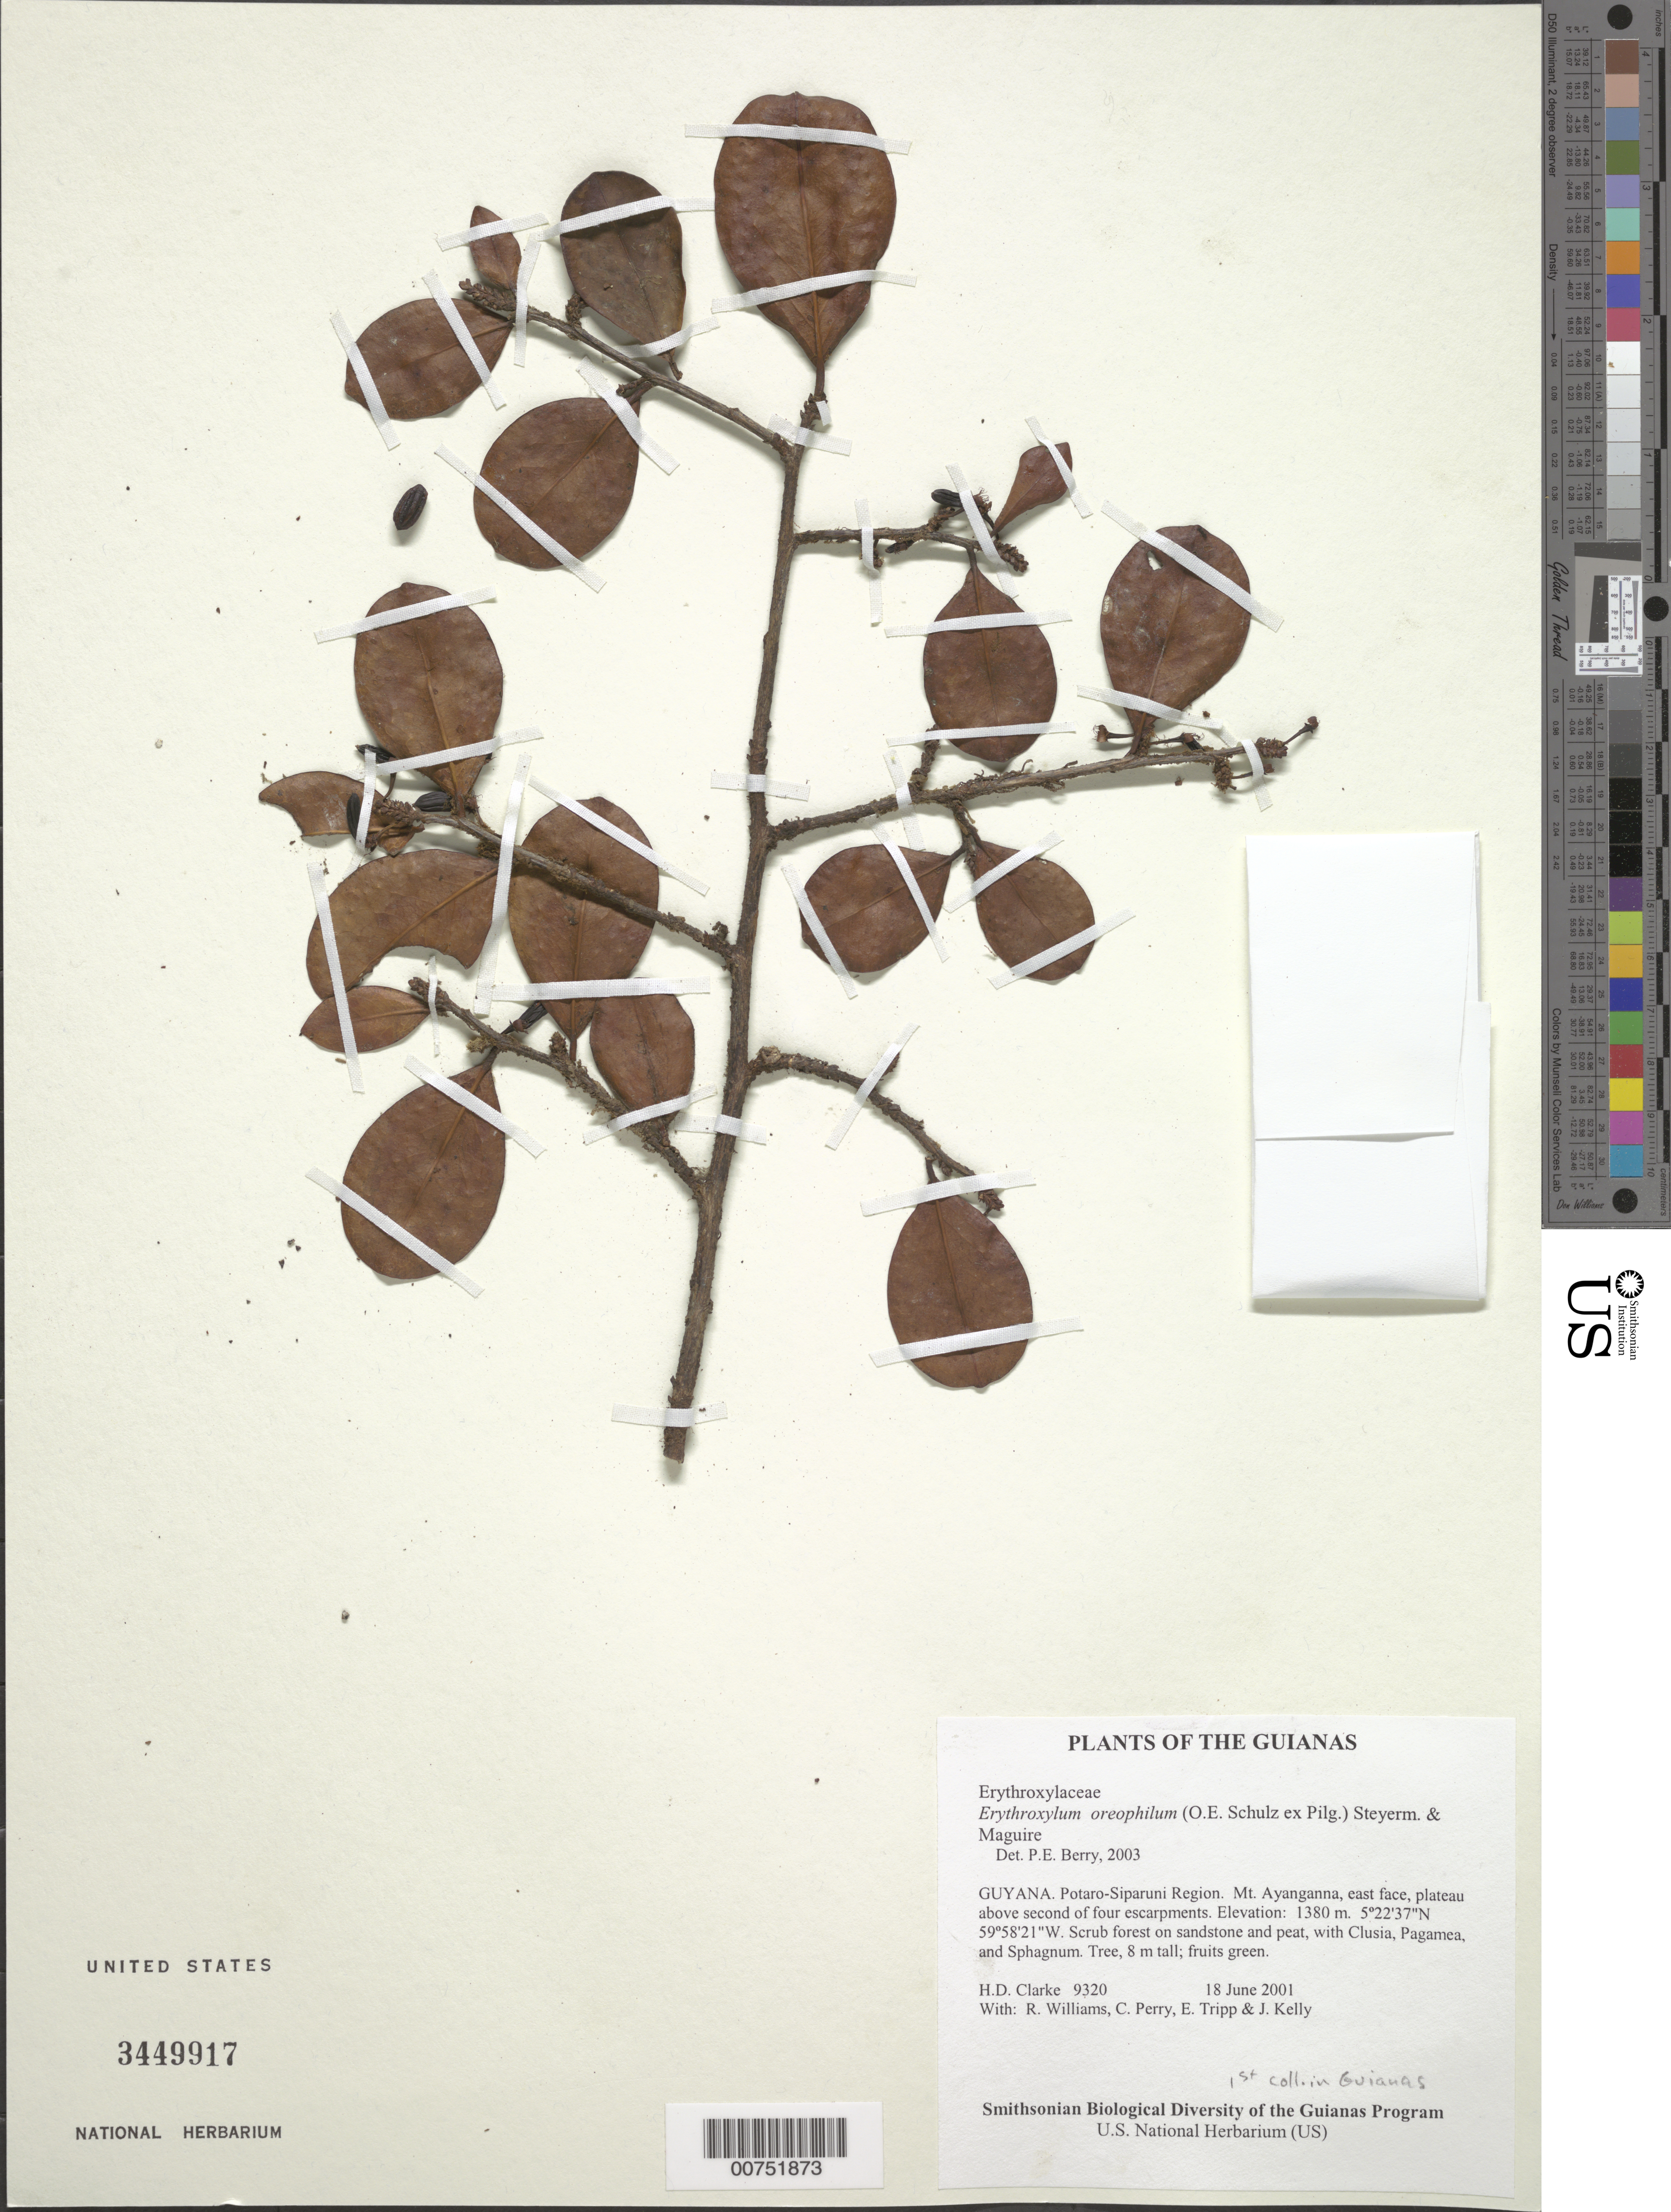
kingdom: Plantae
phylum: Tracheophyta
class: Magnoliopsida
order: Malpighiales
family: Erythroxylaceae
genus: Erythroxylum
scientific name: Erythroxylum oreophilum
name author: (O.E. Schulz ex Pilg.) Steyerm. & Maguire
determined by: Berry, P. E., (WIS), University of Wisconsin - Madison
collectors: H. D. Clarke, R. Williams, C. Perry, E. Tripp & J. Kelly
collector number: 9320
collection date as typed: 18 June 2001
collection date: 2001-06-18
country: Guyana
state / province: Potaro-Siparuni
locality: Mt. Ayanganna, east face, plateau above second of four escarpments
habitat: Scrub forest on sandstone and peat, with Clusia, Pagamea, and Sphagnum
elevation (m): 1380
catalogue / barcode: US 3449917